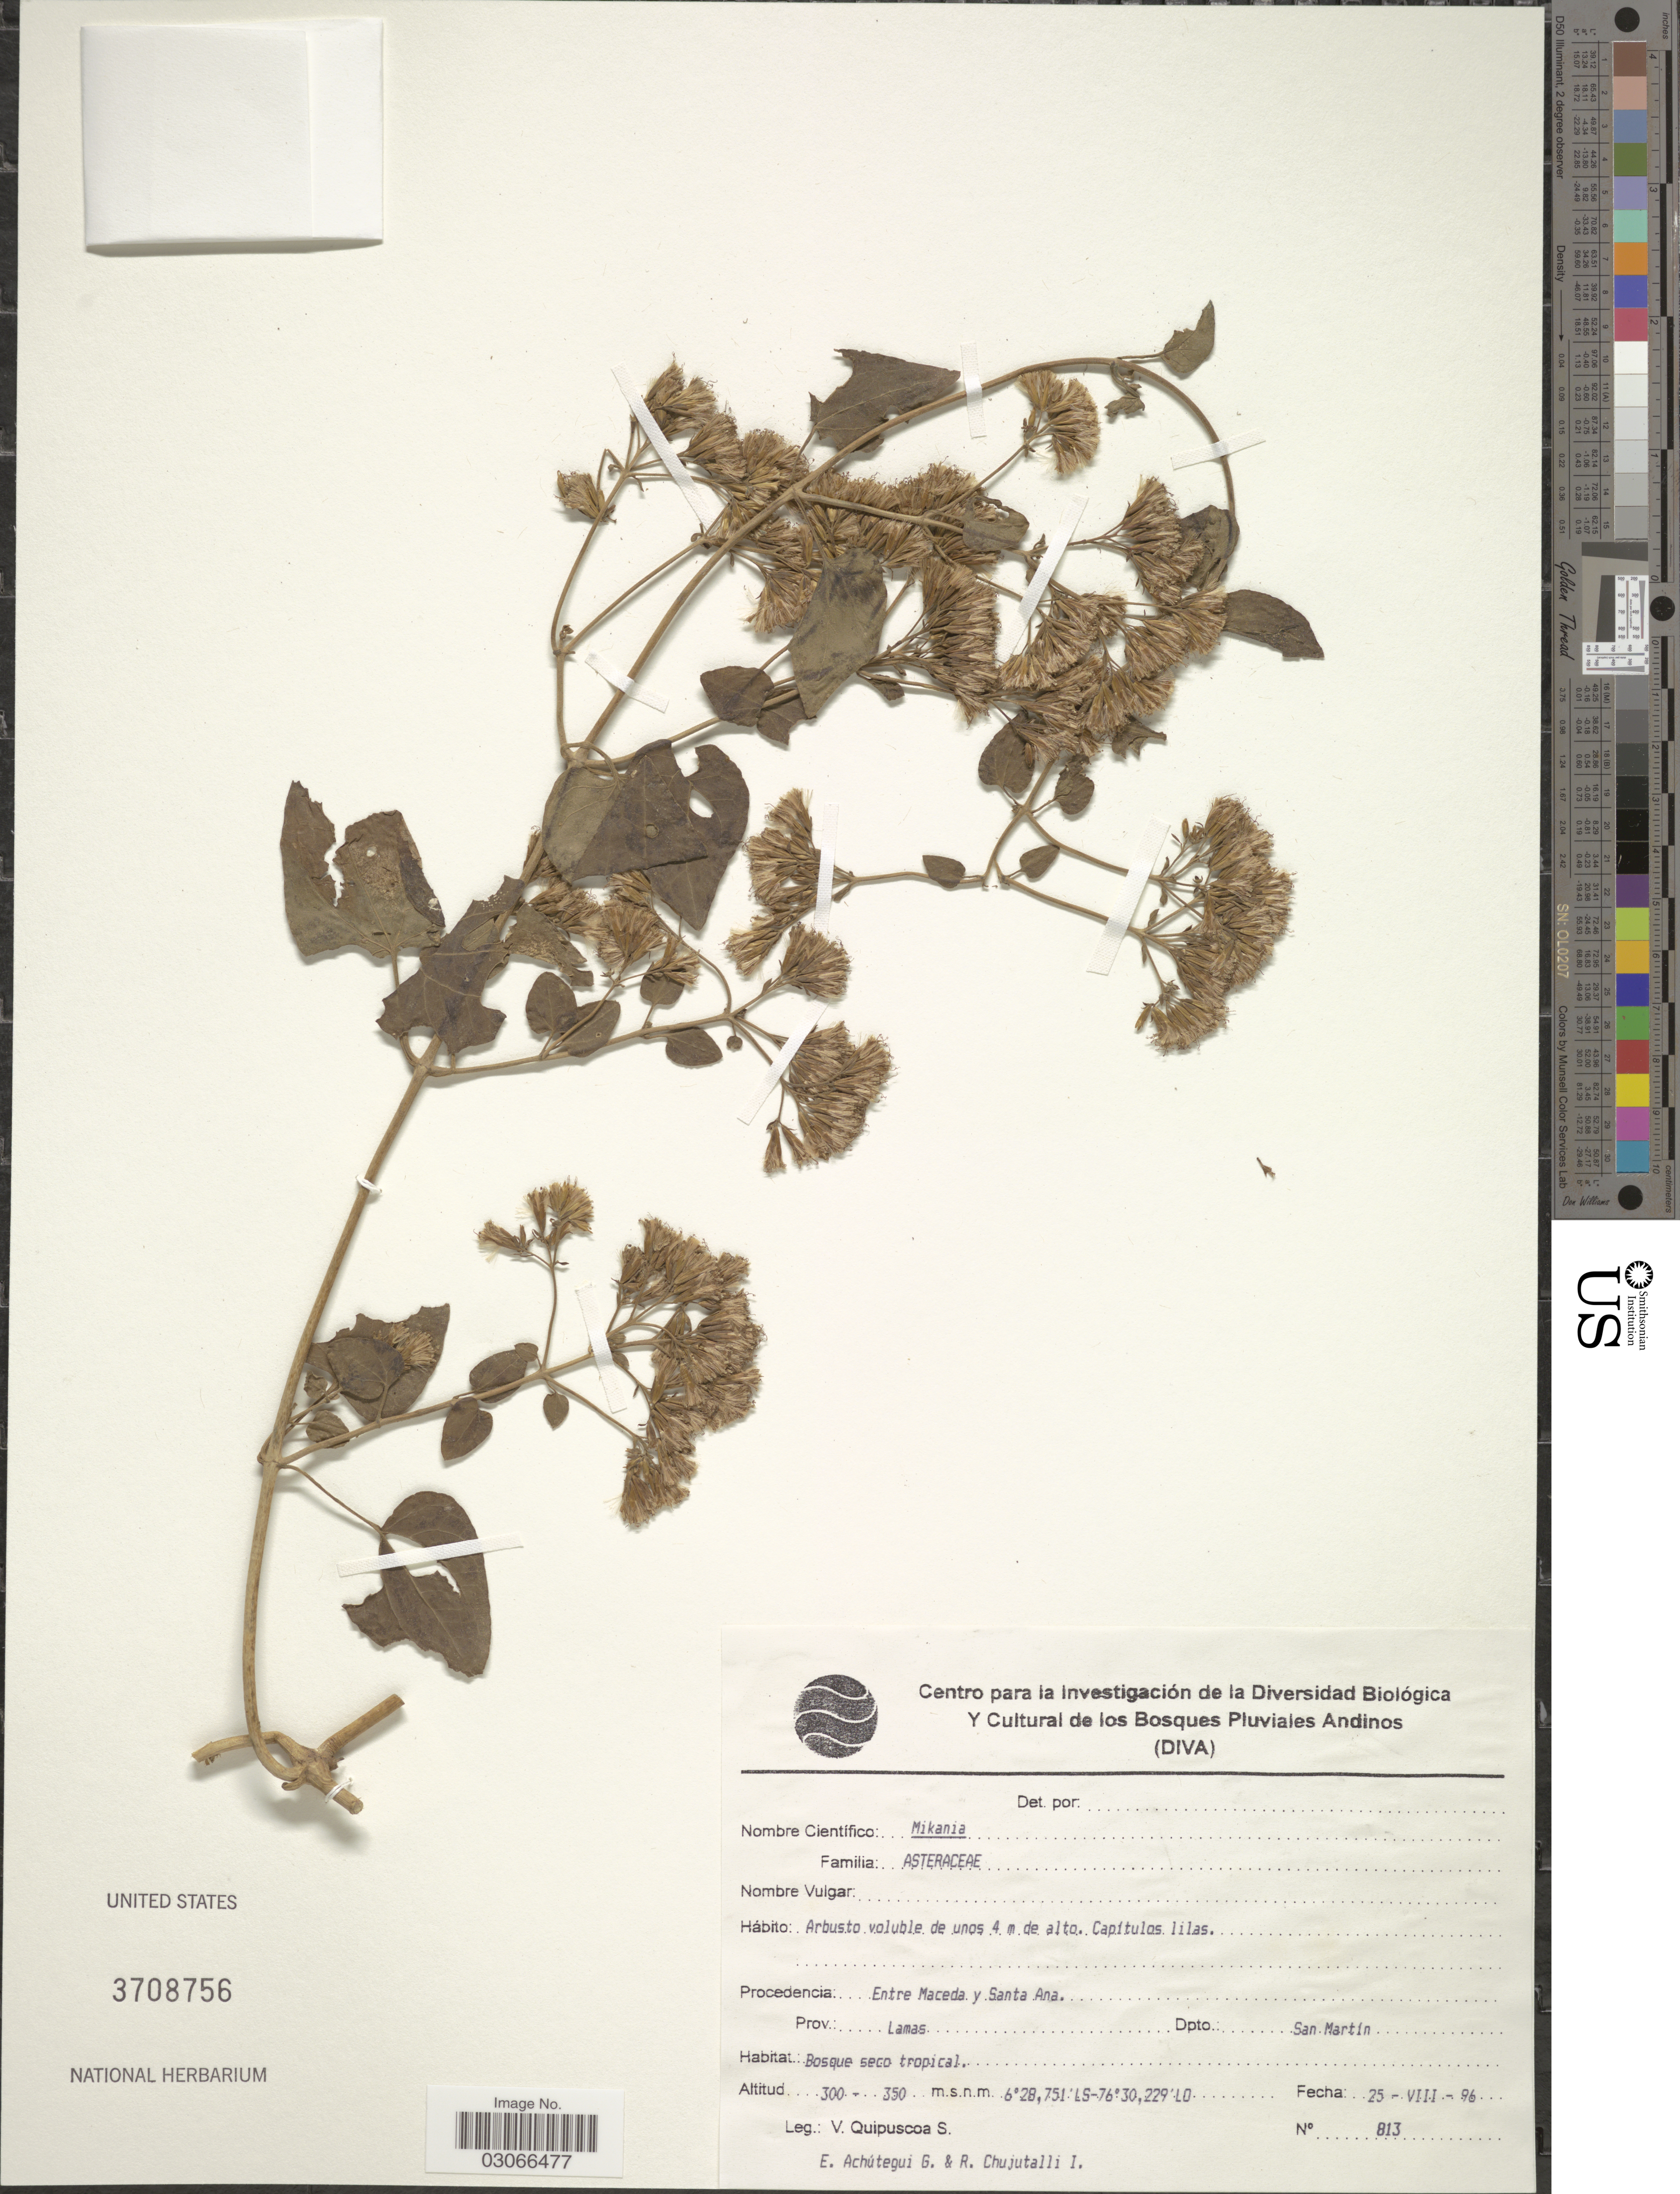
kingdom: Plantae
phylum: Tracheophyta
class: Magnoliopsida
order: Asterales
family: Asteraceae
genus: Mikania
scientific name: Mikania sp.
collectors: V. Quipuscoa S., E. Achútegui G. & R. Chujutalli I.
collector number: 813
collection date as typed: Transcribed d/m/y: 25/8/96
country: Peru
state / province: San Martín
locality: Procedencia: Entre Maceda y Santa Ana. Prov.: Lamas Dpto.: San Martin.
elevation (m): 300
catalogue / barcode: US 3708756